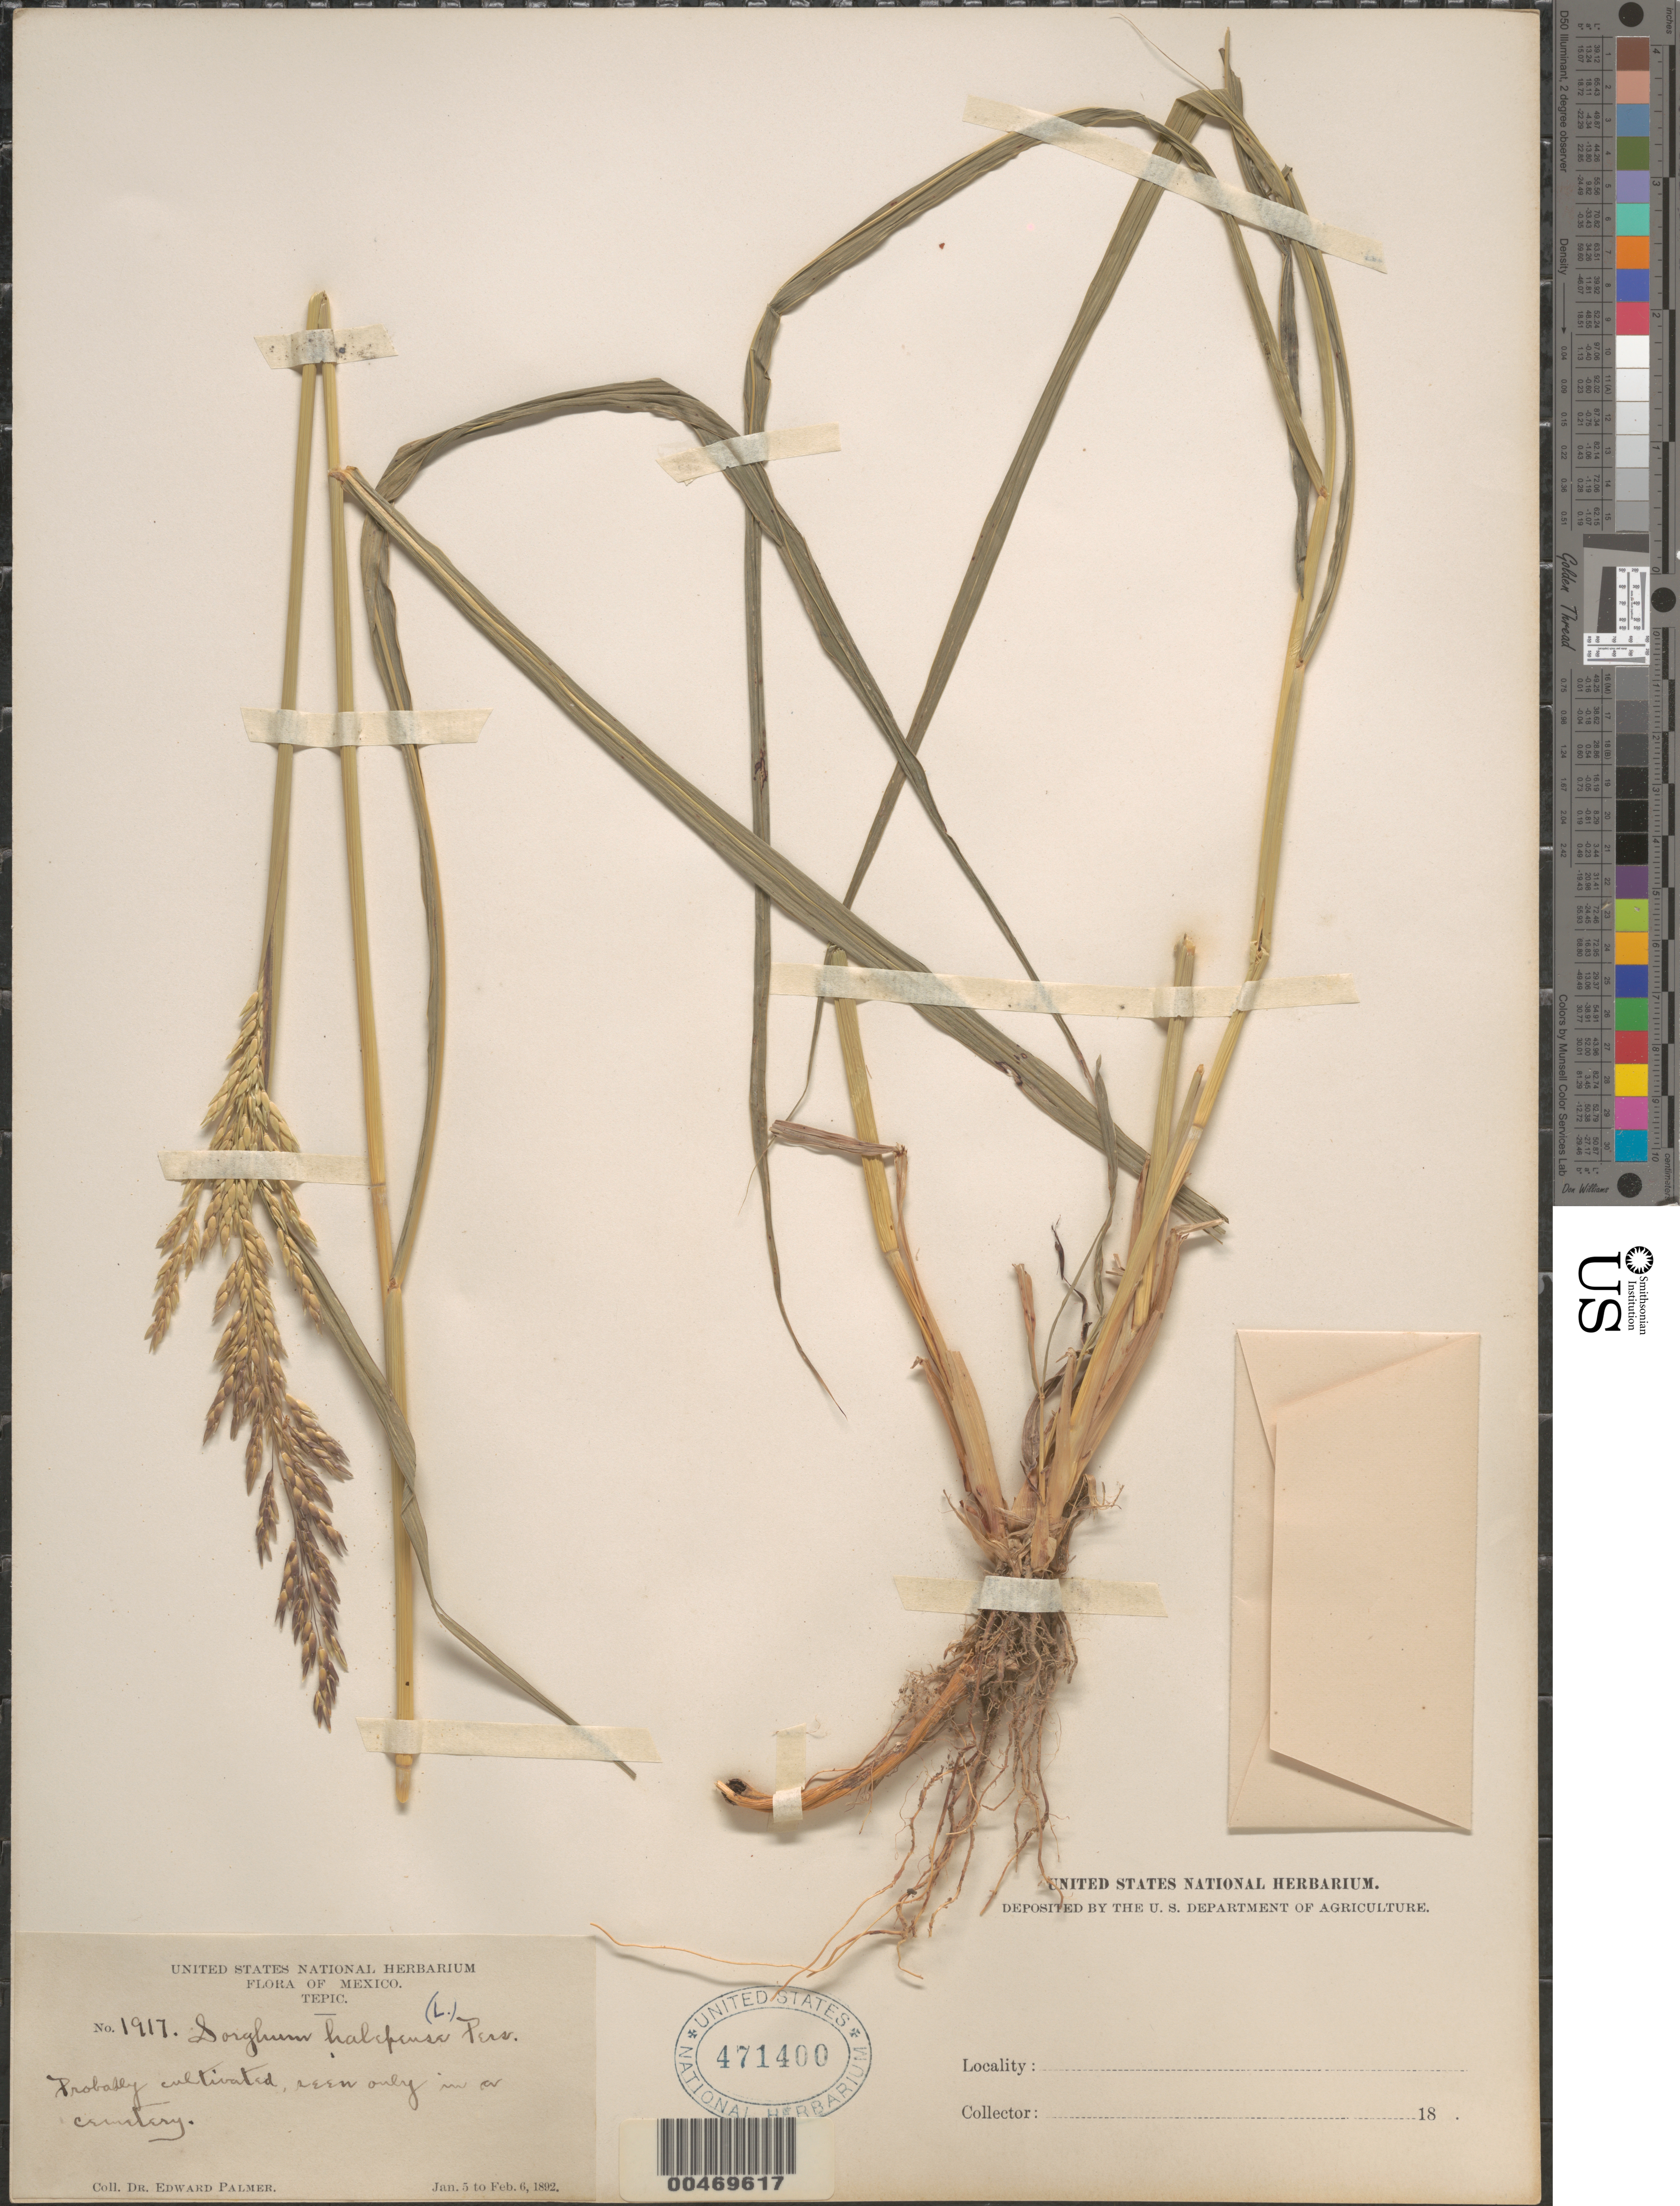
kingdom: Plantae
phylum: Tracheophyta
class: Liliopsida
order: Poales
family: Poaceae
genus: Sorghum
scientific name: Sorghum halepense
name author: (L.) Pers.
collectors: E. Palmer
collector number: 1917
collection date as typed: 5 Jan 1892 to 6 Feb 1892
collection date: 1892-01-05/1892-02-06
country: Mexico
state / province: Nayarit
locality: Tepic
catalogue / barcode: US 471400